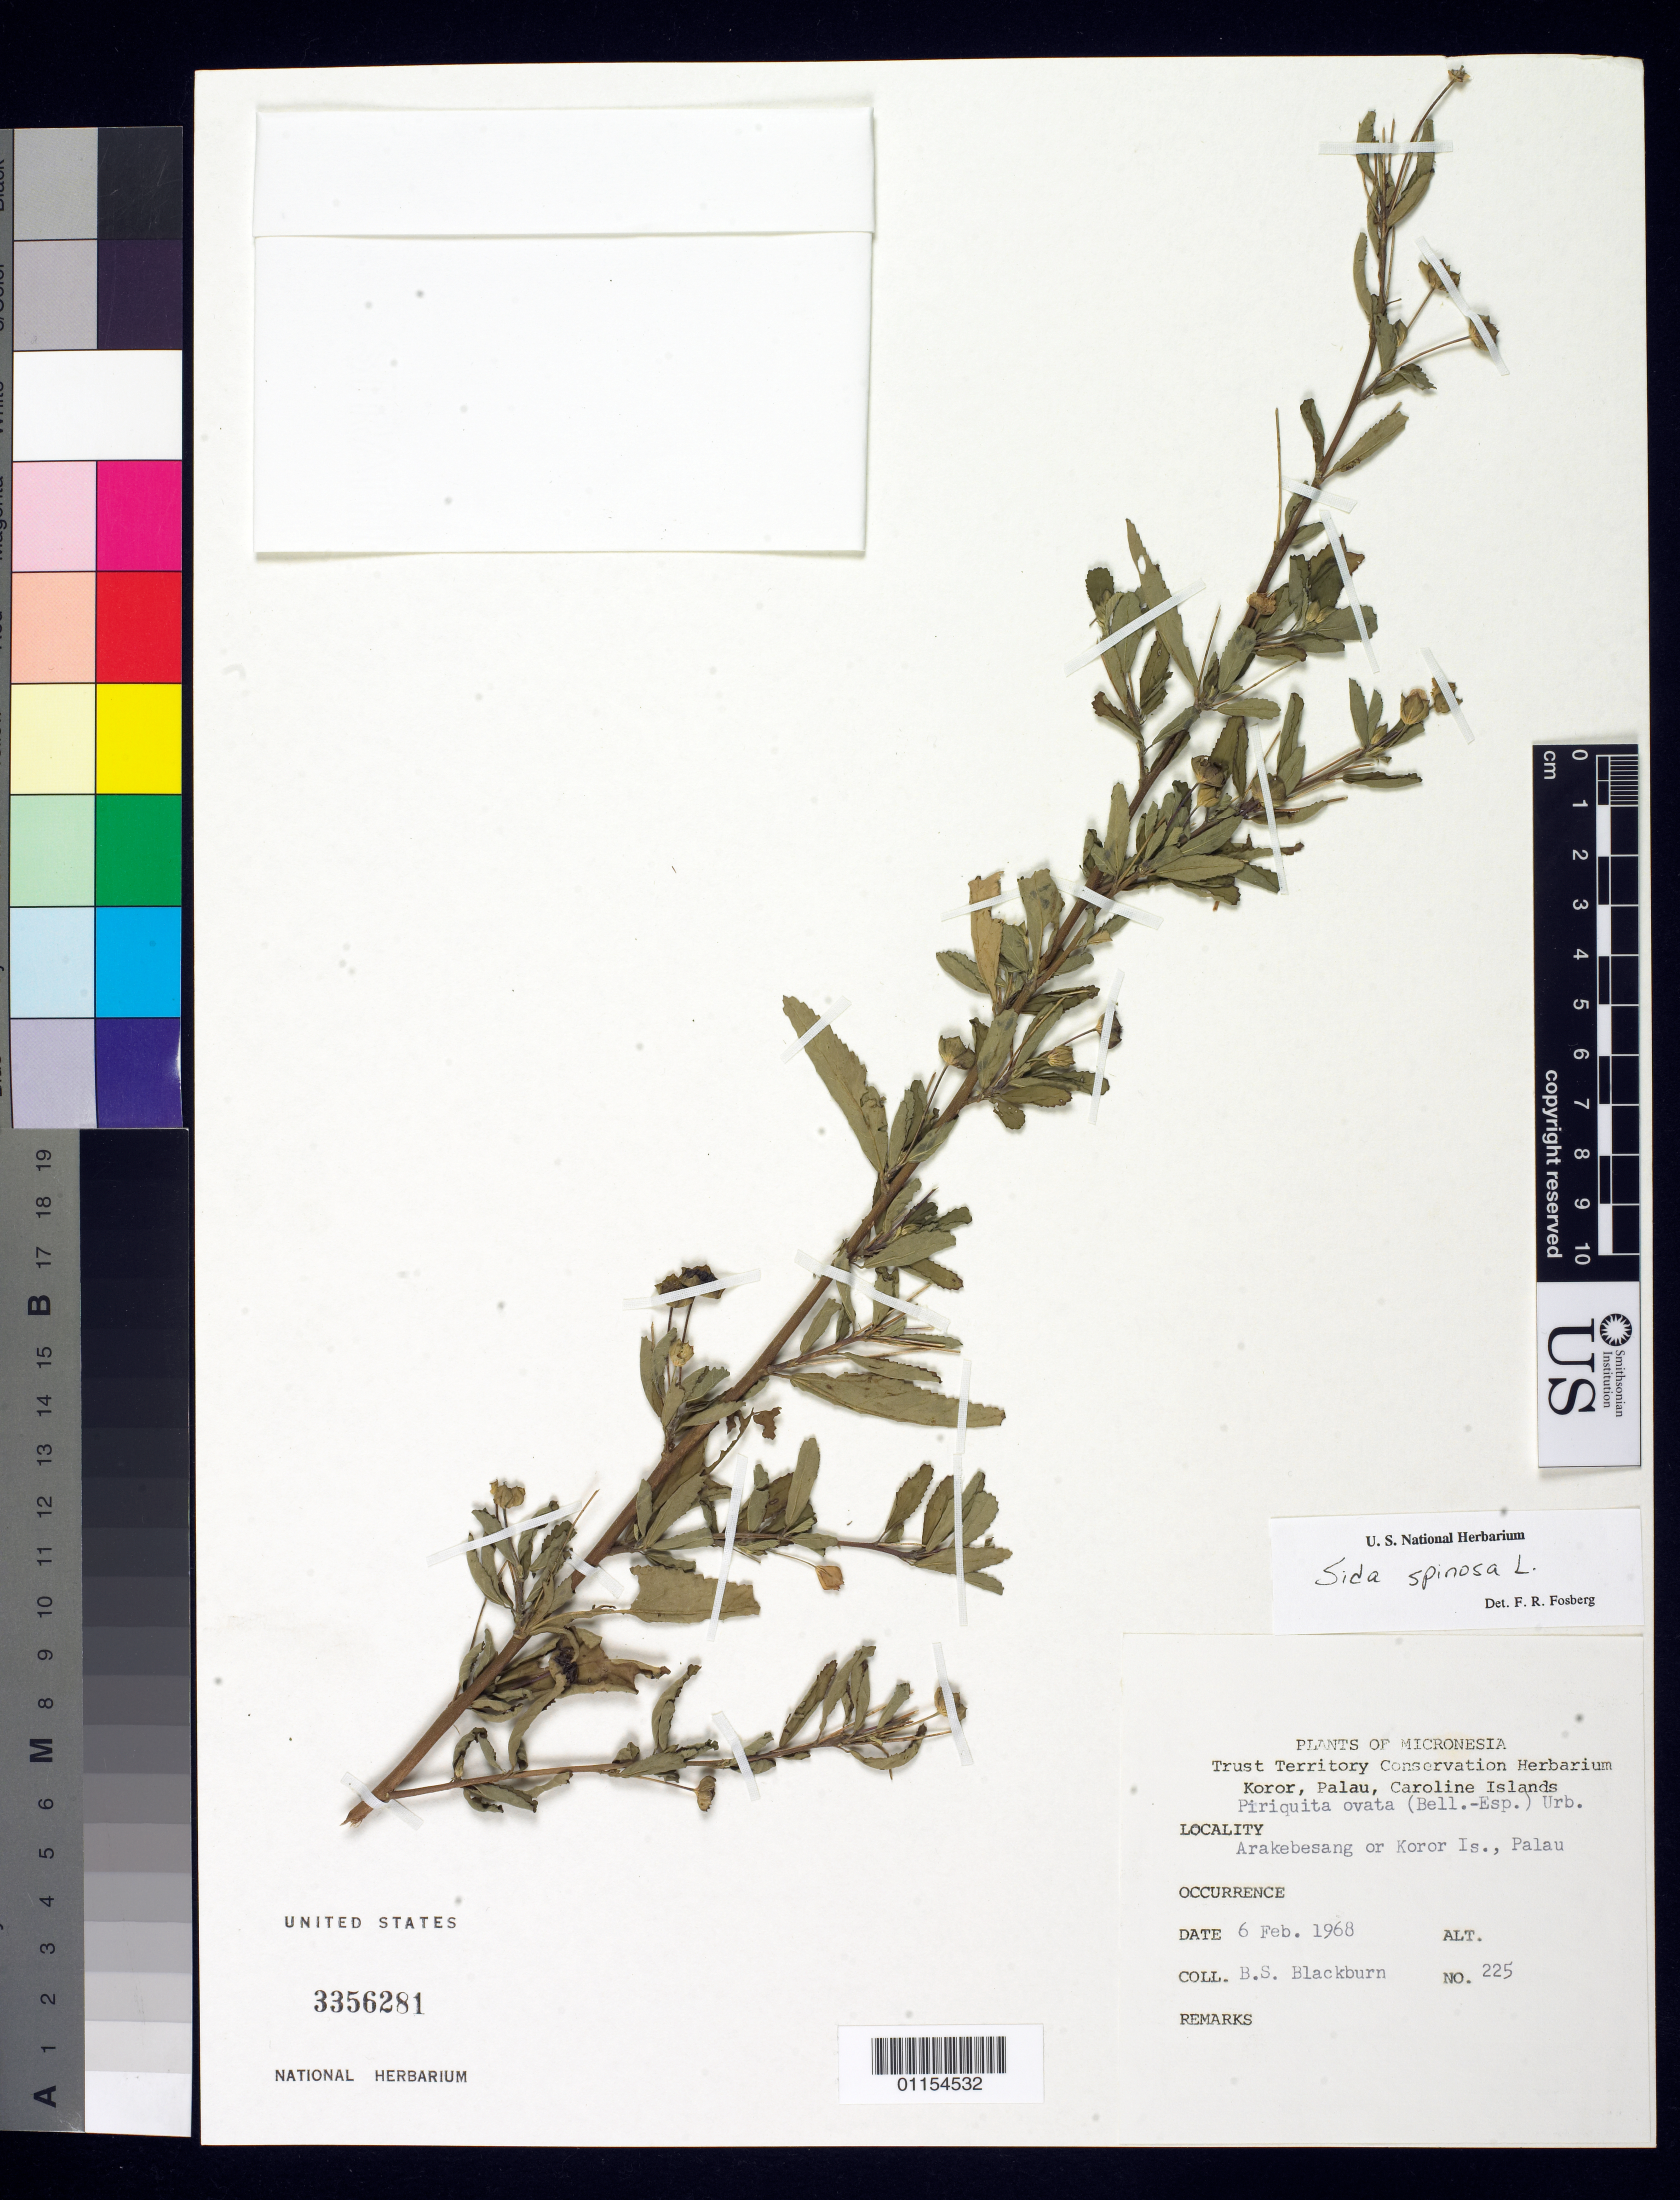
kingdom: Plantae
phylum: Tracheophyta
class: Magnoliopsida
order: Malvales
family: Malvaceae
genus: Sida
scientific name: Sida spinosa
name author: L.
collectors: B. S. Blackburn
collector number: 225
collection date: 1968-02-06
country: Palau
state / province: Koror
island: Ngerekebesang [Arakabesan] I.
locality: Meuns Road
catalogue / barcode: US 3356281